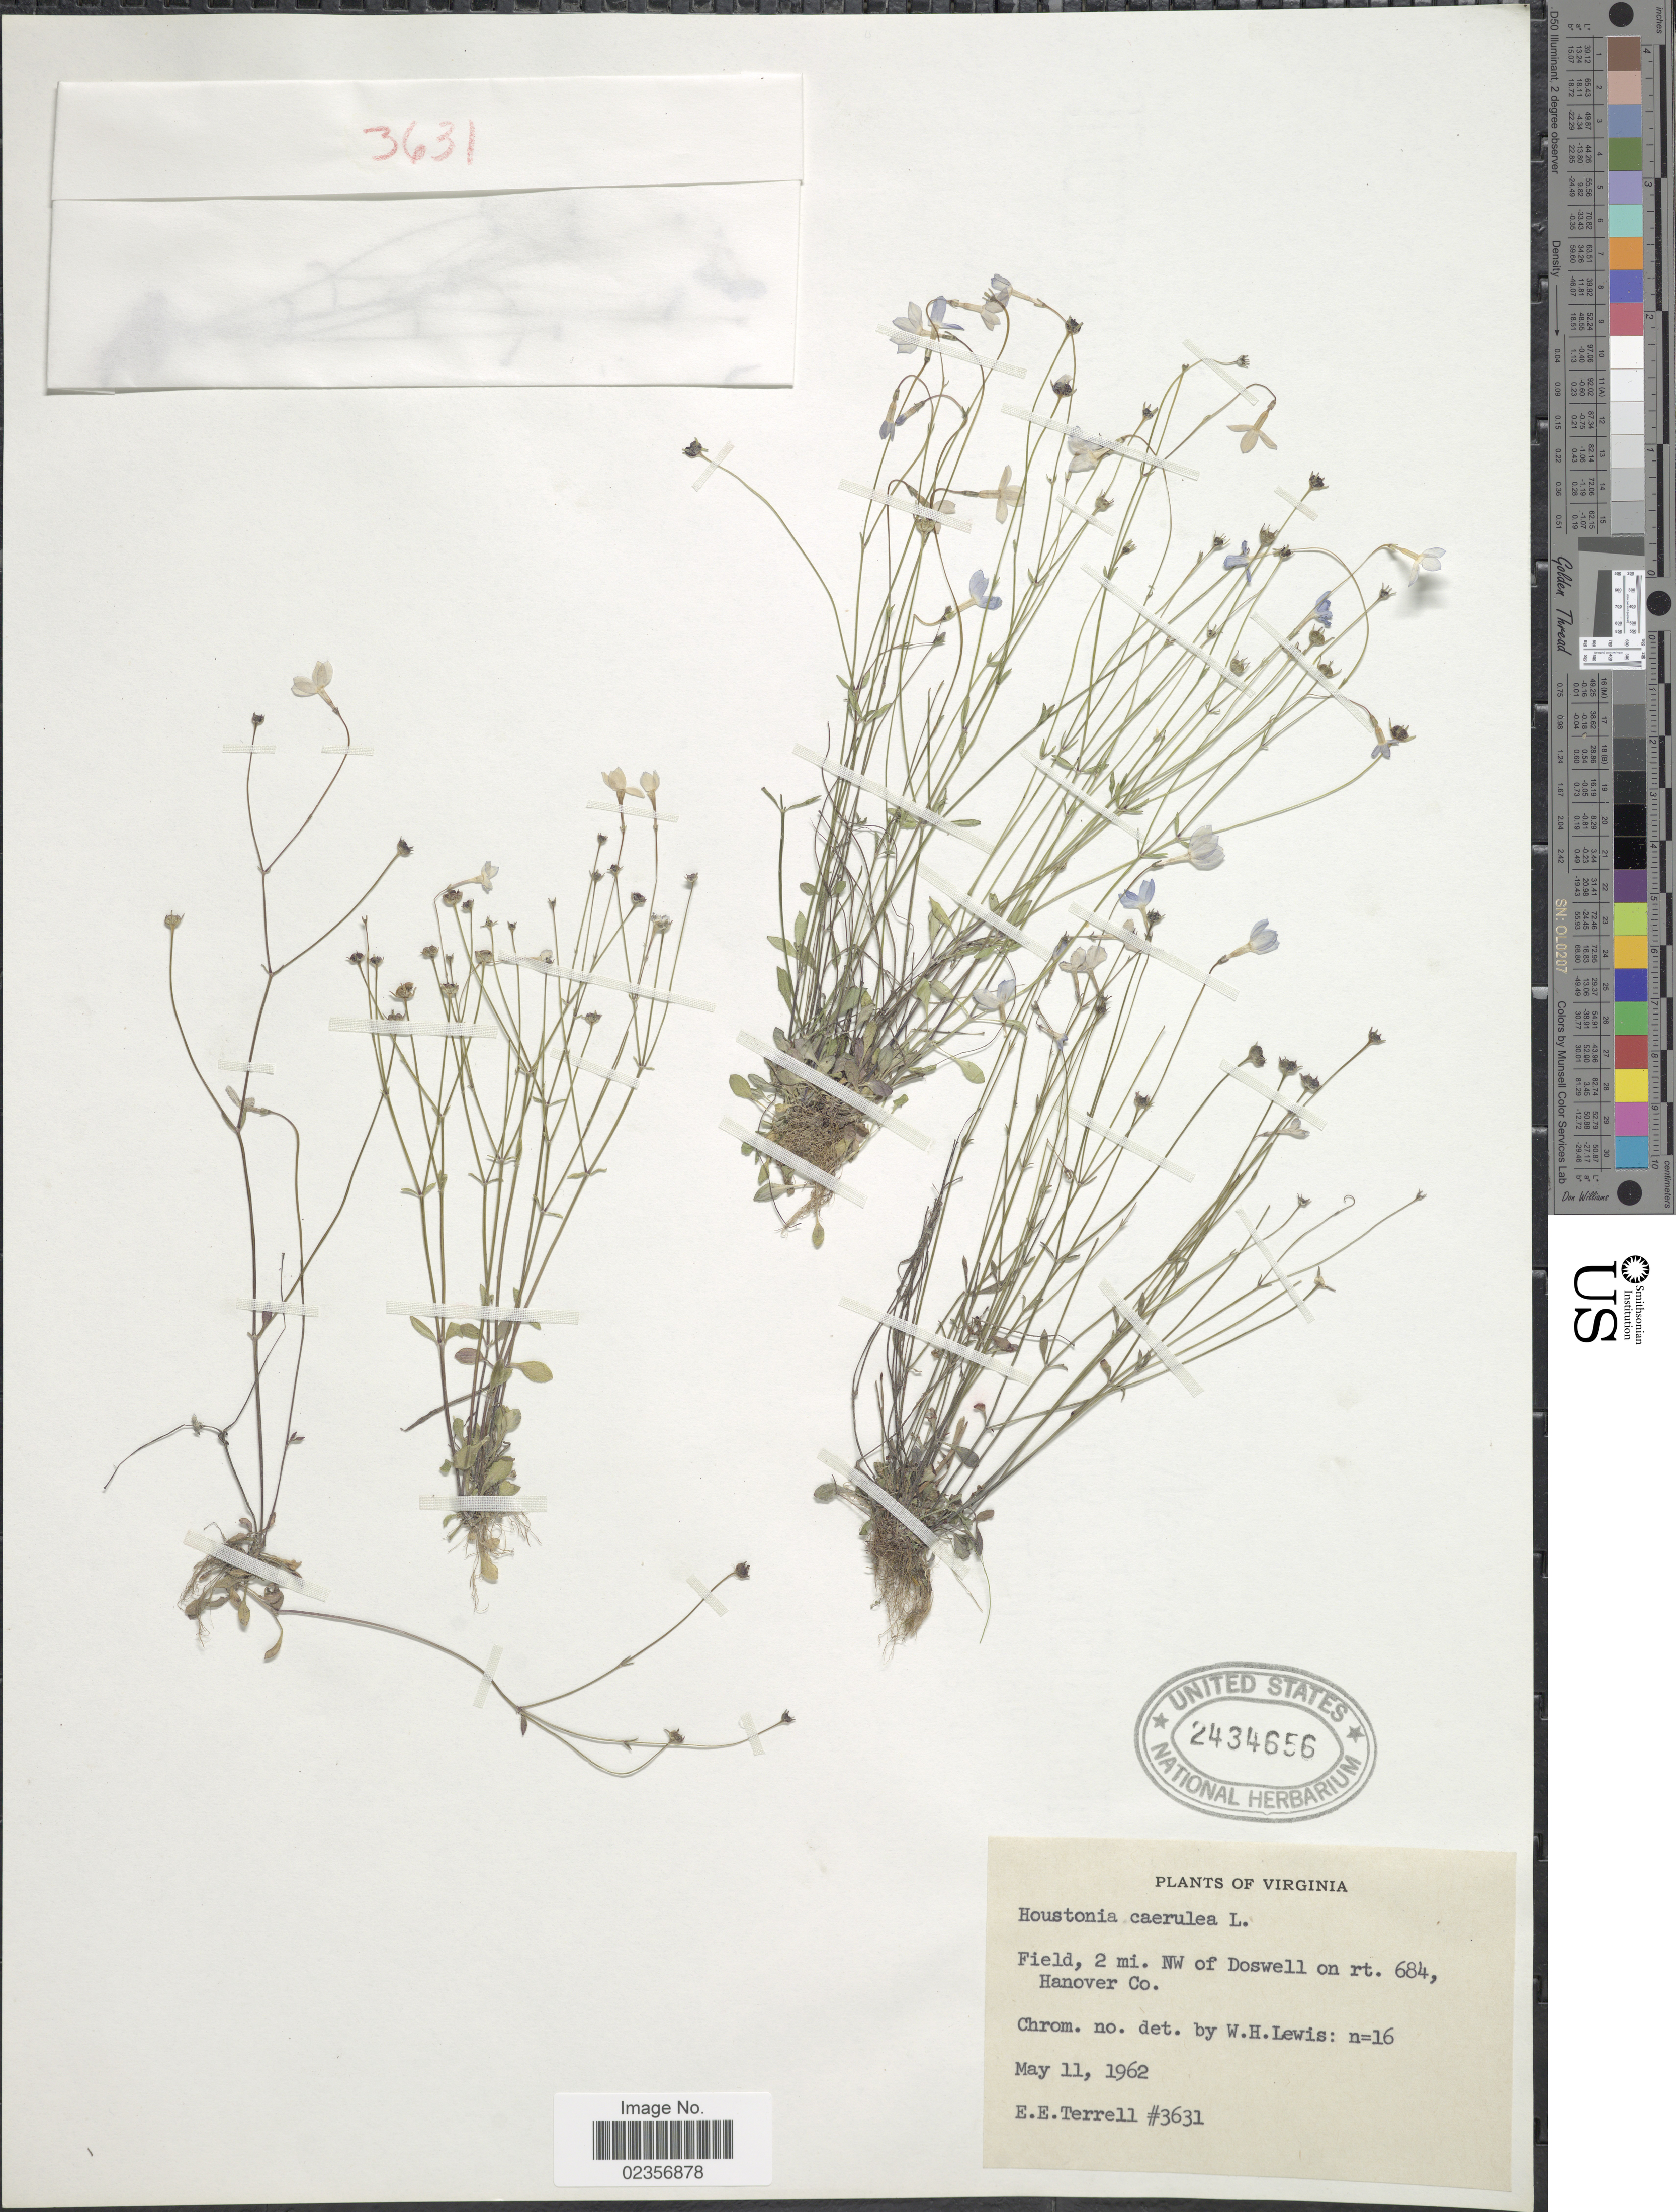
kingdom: Plantae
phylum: Tracheophyta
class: Magnoliopsida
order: Gentianales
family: Rubiaceae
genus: Houstonia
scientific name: Houstonia caerulea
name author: L.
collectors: E. E. Terrell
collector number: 3631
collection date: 1962-05-11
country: United States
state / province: Virginia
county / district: Hanover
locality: Field, 2 mi. NW of Doswell on rt. 684, Hanover Co.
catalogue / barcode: US 2434656